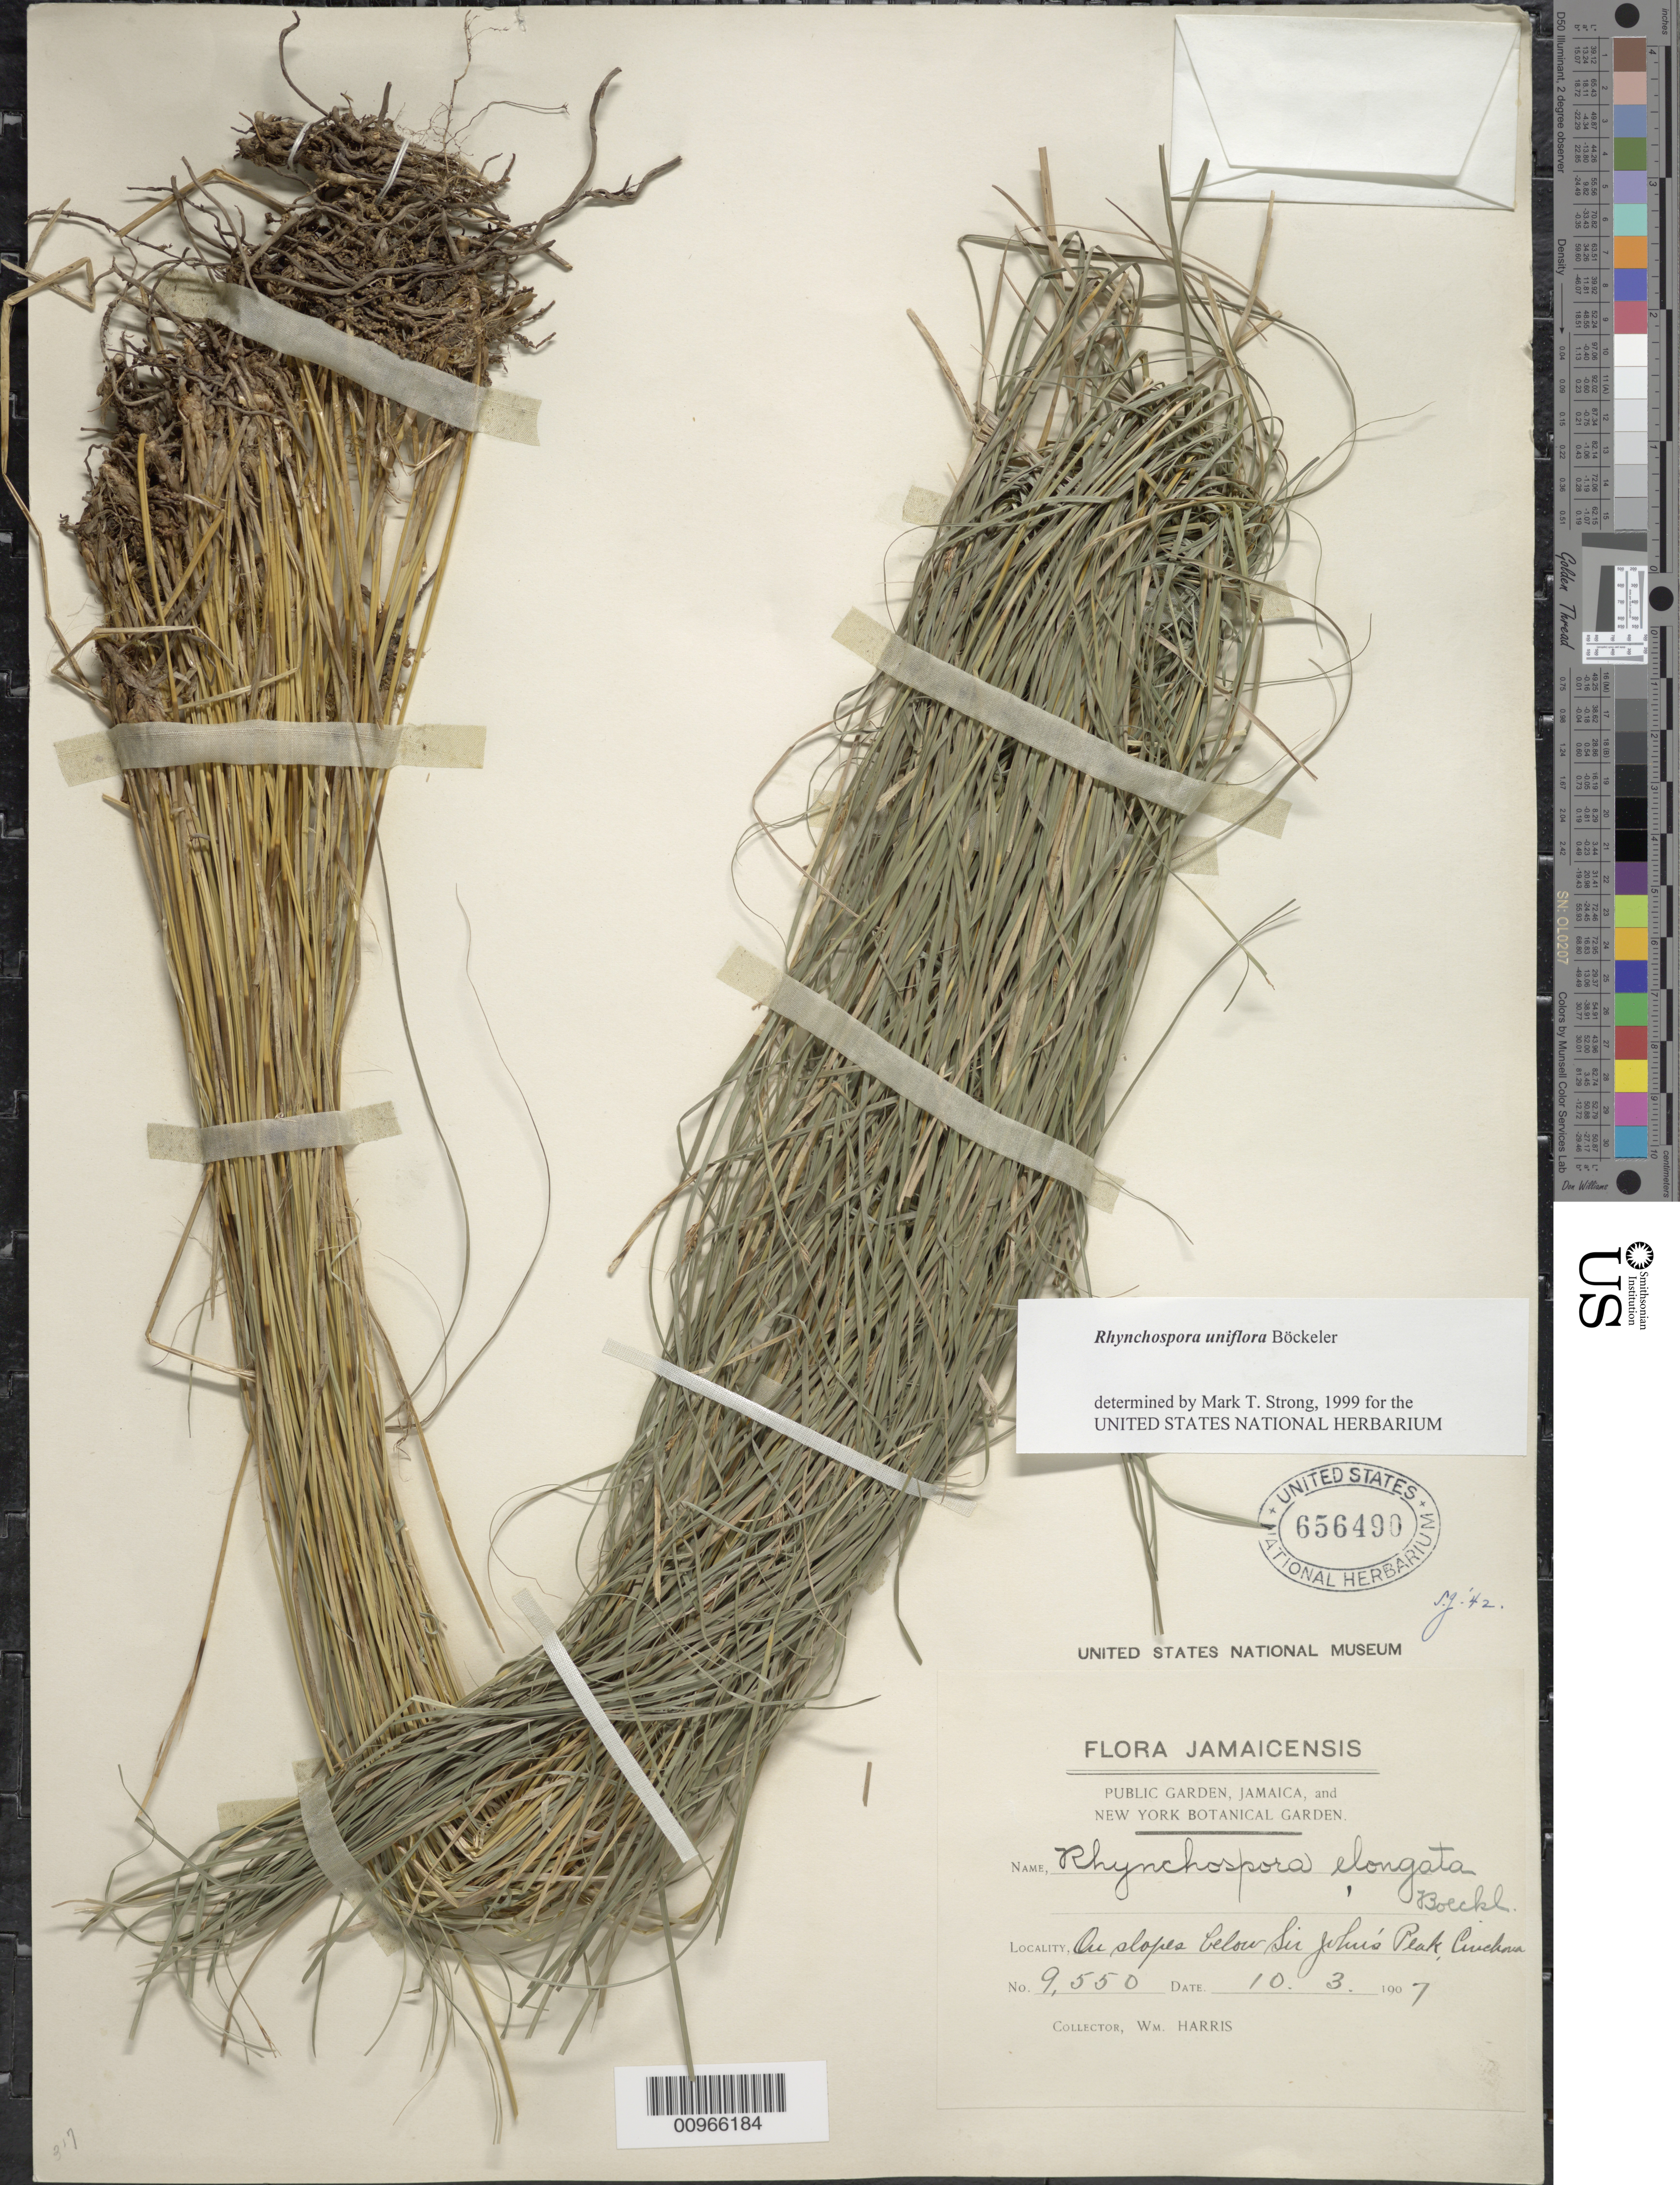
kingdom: Plantae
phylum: Tracheophyta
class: Liliopsida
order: Poales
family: Cyperaceae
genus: Rhynchospora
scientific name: Rhynchospora uniflora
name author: Boeckeler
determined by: Strong, M. T., (US), Smithsonian Institution - National Museum of Natural History (UNITED STATES)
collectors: W. H. Harris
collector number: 9550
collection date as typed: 10 Mar 1907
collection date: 1907-03-10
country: Jamaica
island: Jamaica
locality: On slopes below Sir John's Peak, Cinchona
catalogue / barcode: US 656490